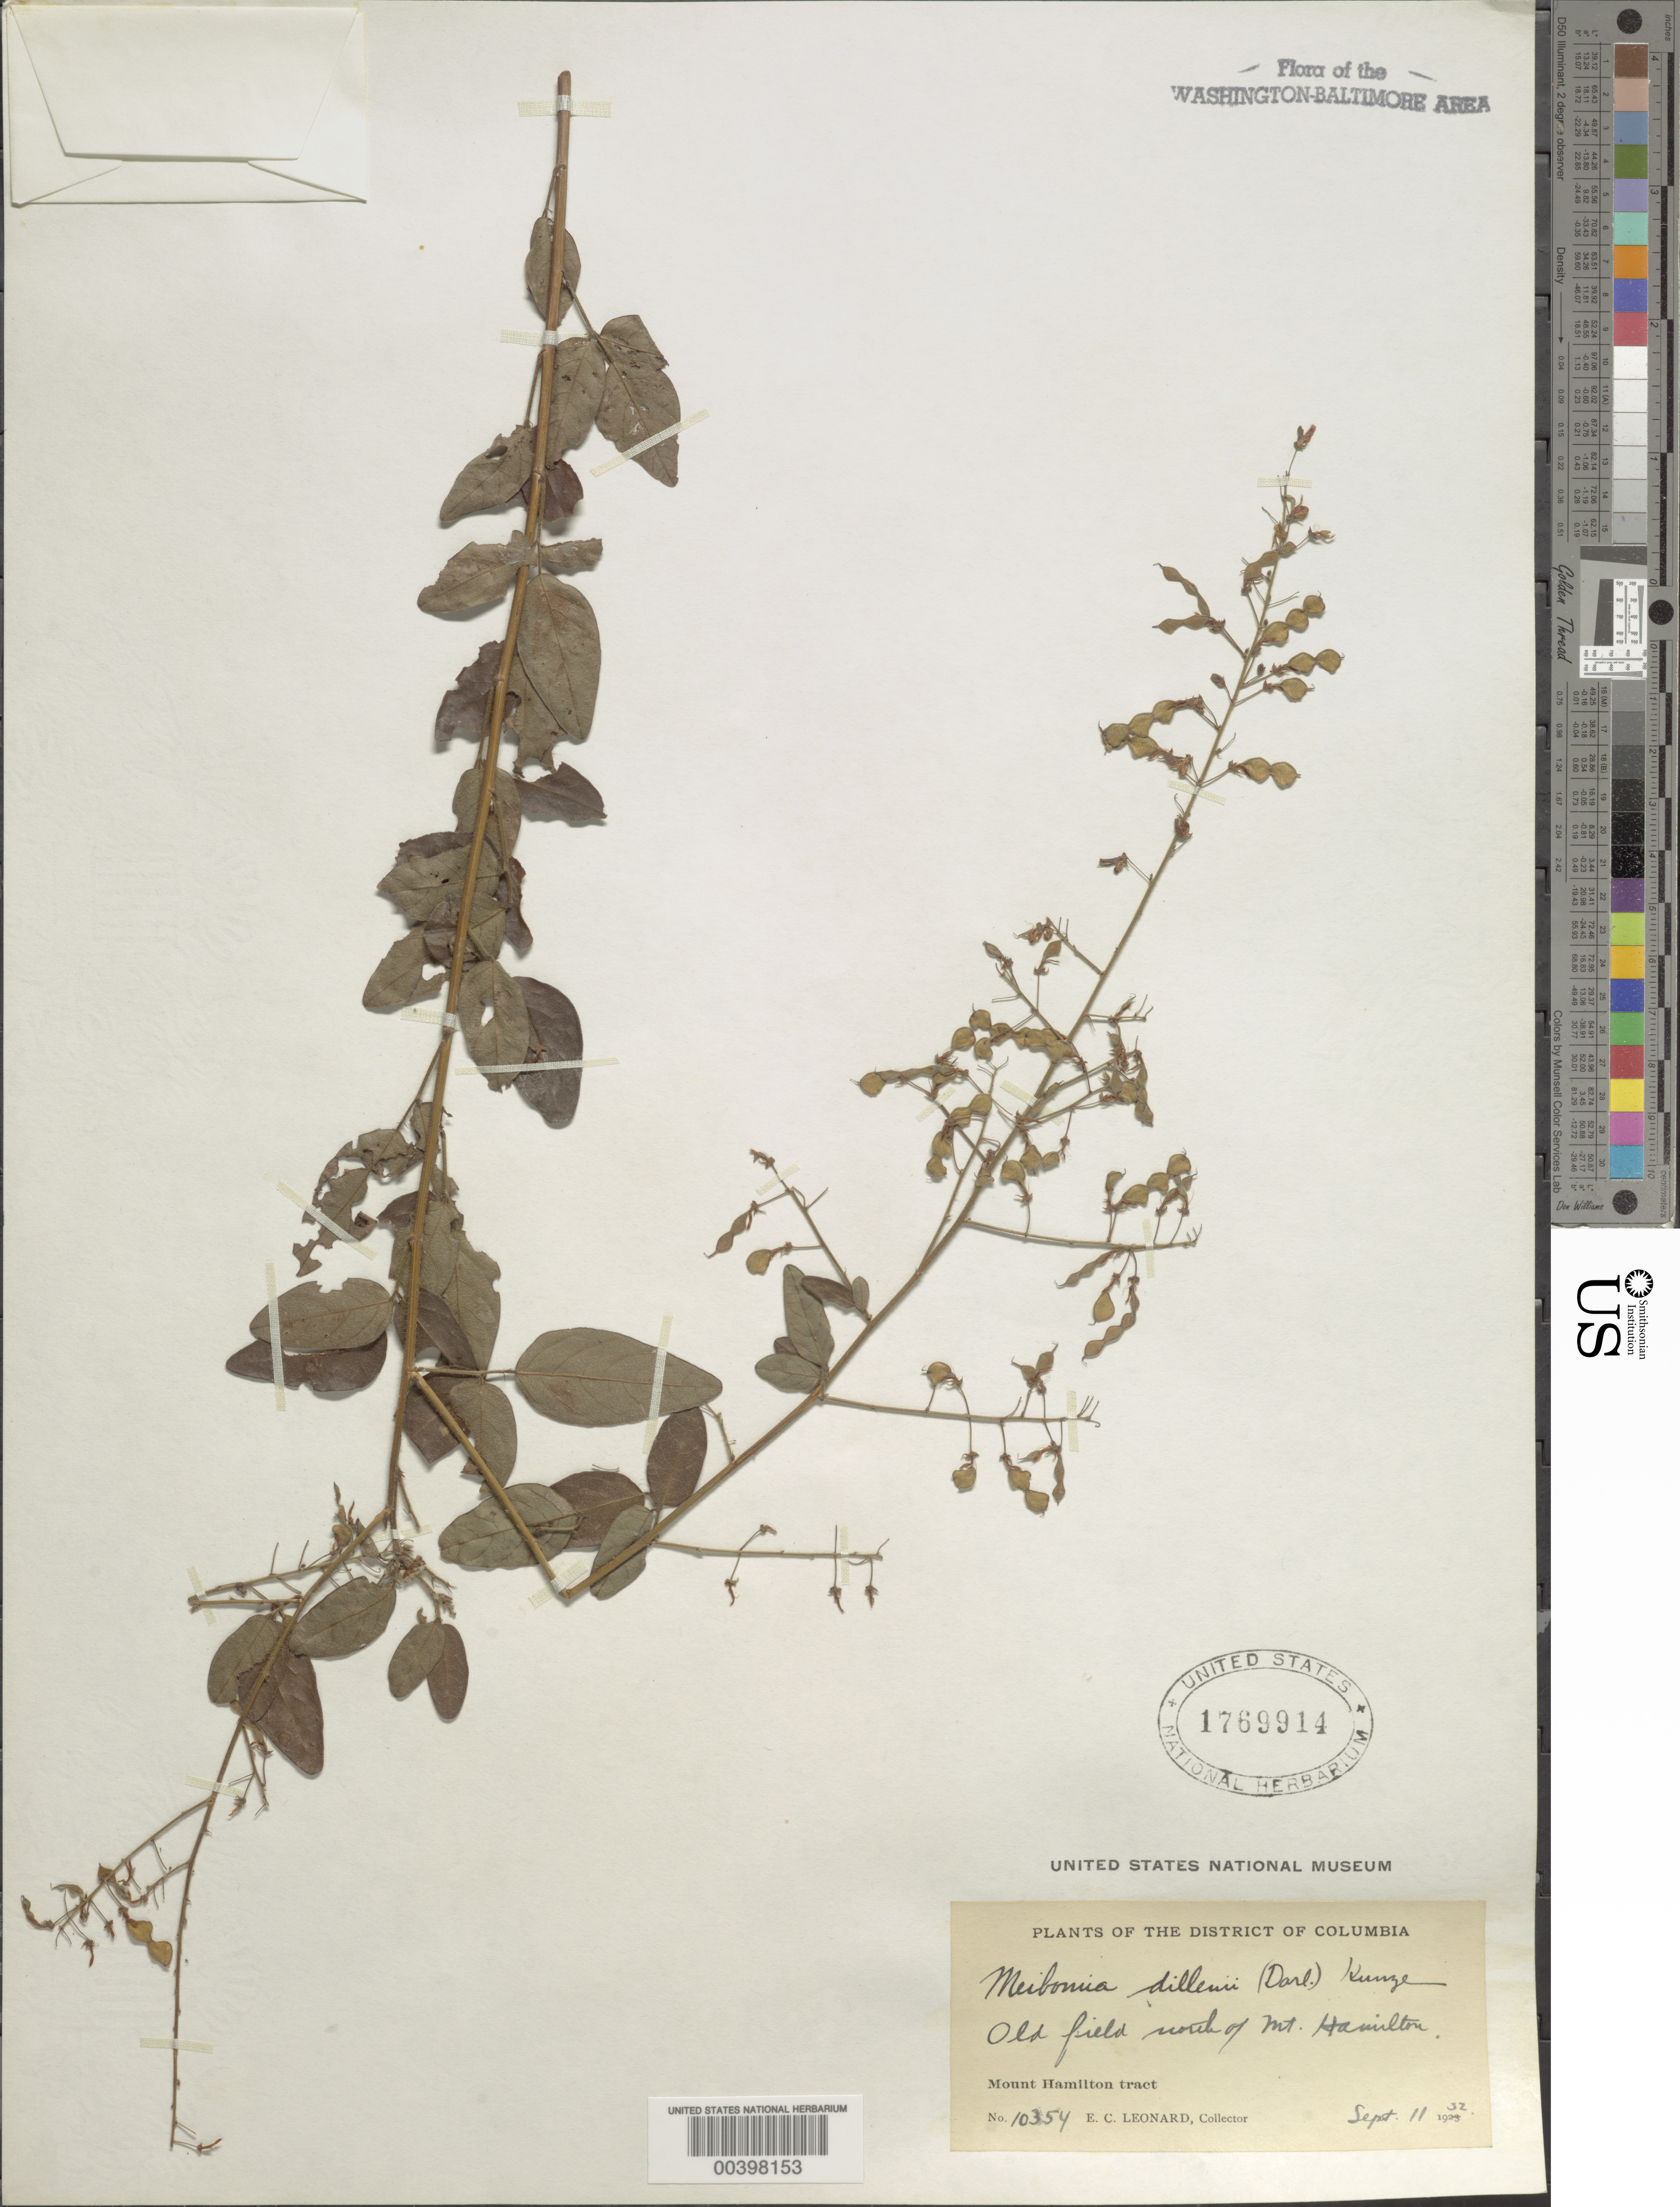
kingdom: Plantae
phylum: Tracheophyta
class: Magnoliopsida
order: Fabales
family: Fabaceae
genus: Desmodium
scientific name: Desmodium glabellum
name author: (Michx.) DC.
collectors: E. C. Leonard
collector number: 10354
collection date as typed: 11 Sep 1932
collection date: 1932-09-11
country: United States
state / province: District of Columbia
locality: N of Mount Hamilton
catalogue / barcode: US 1769914